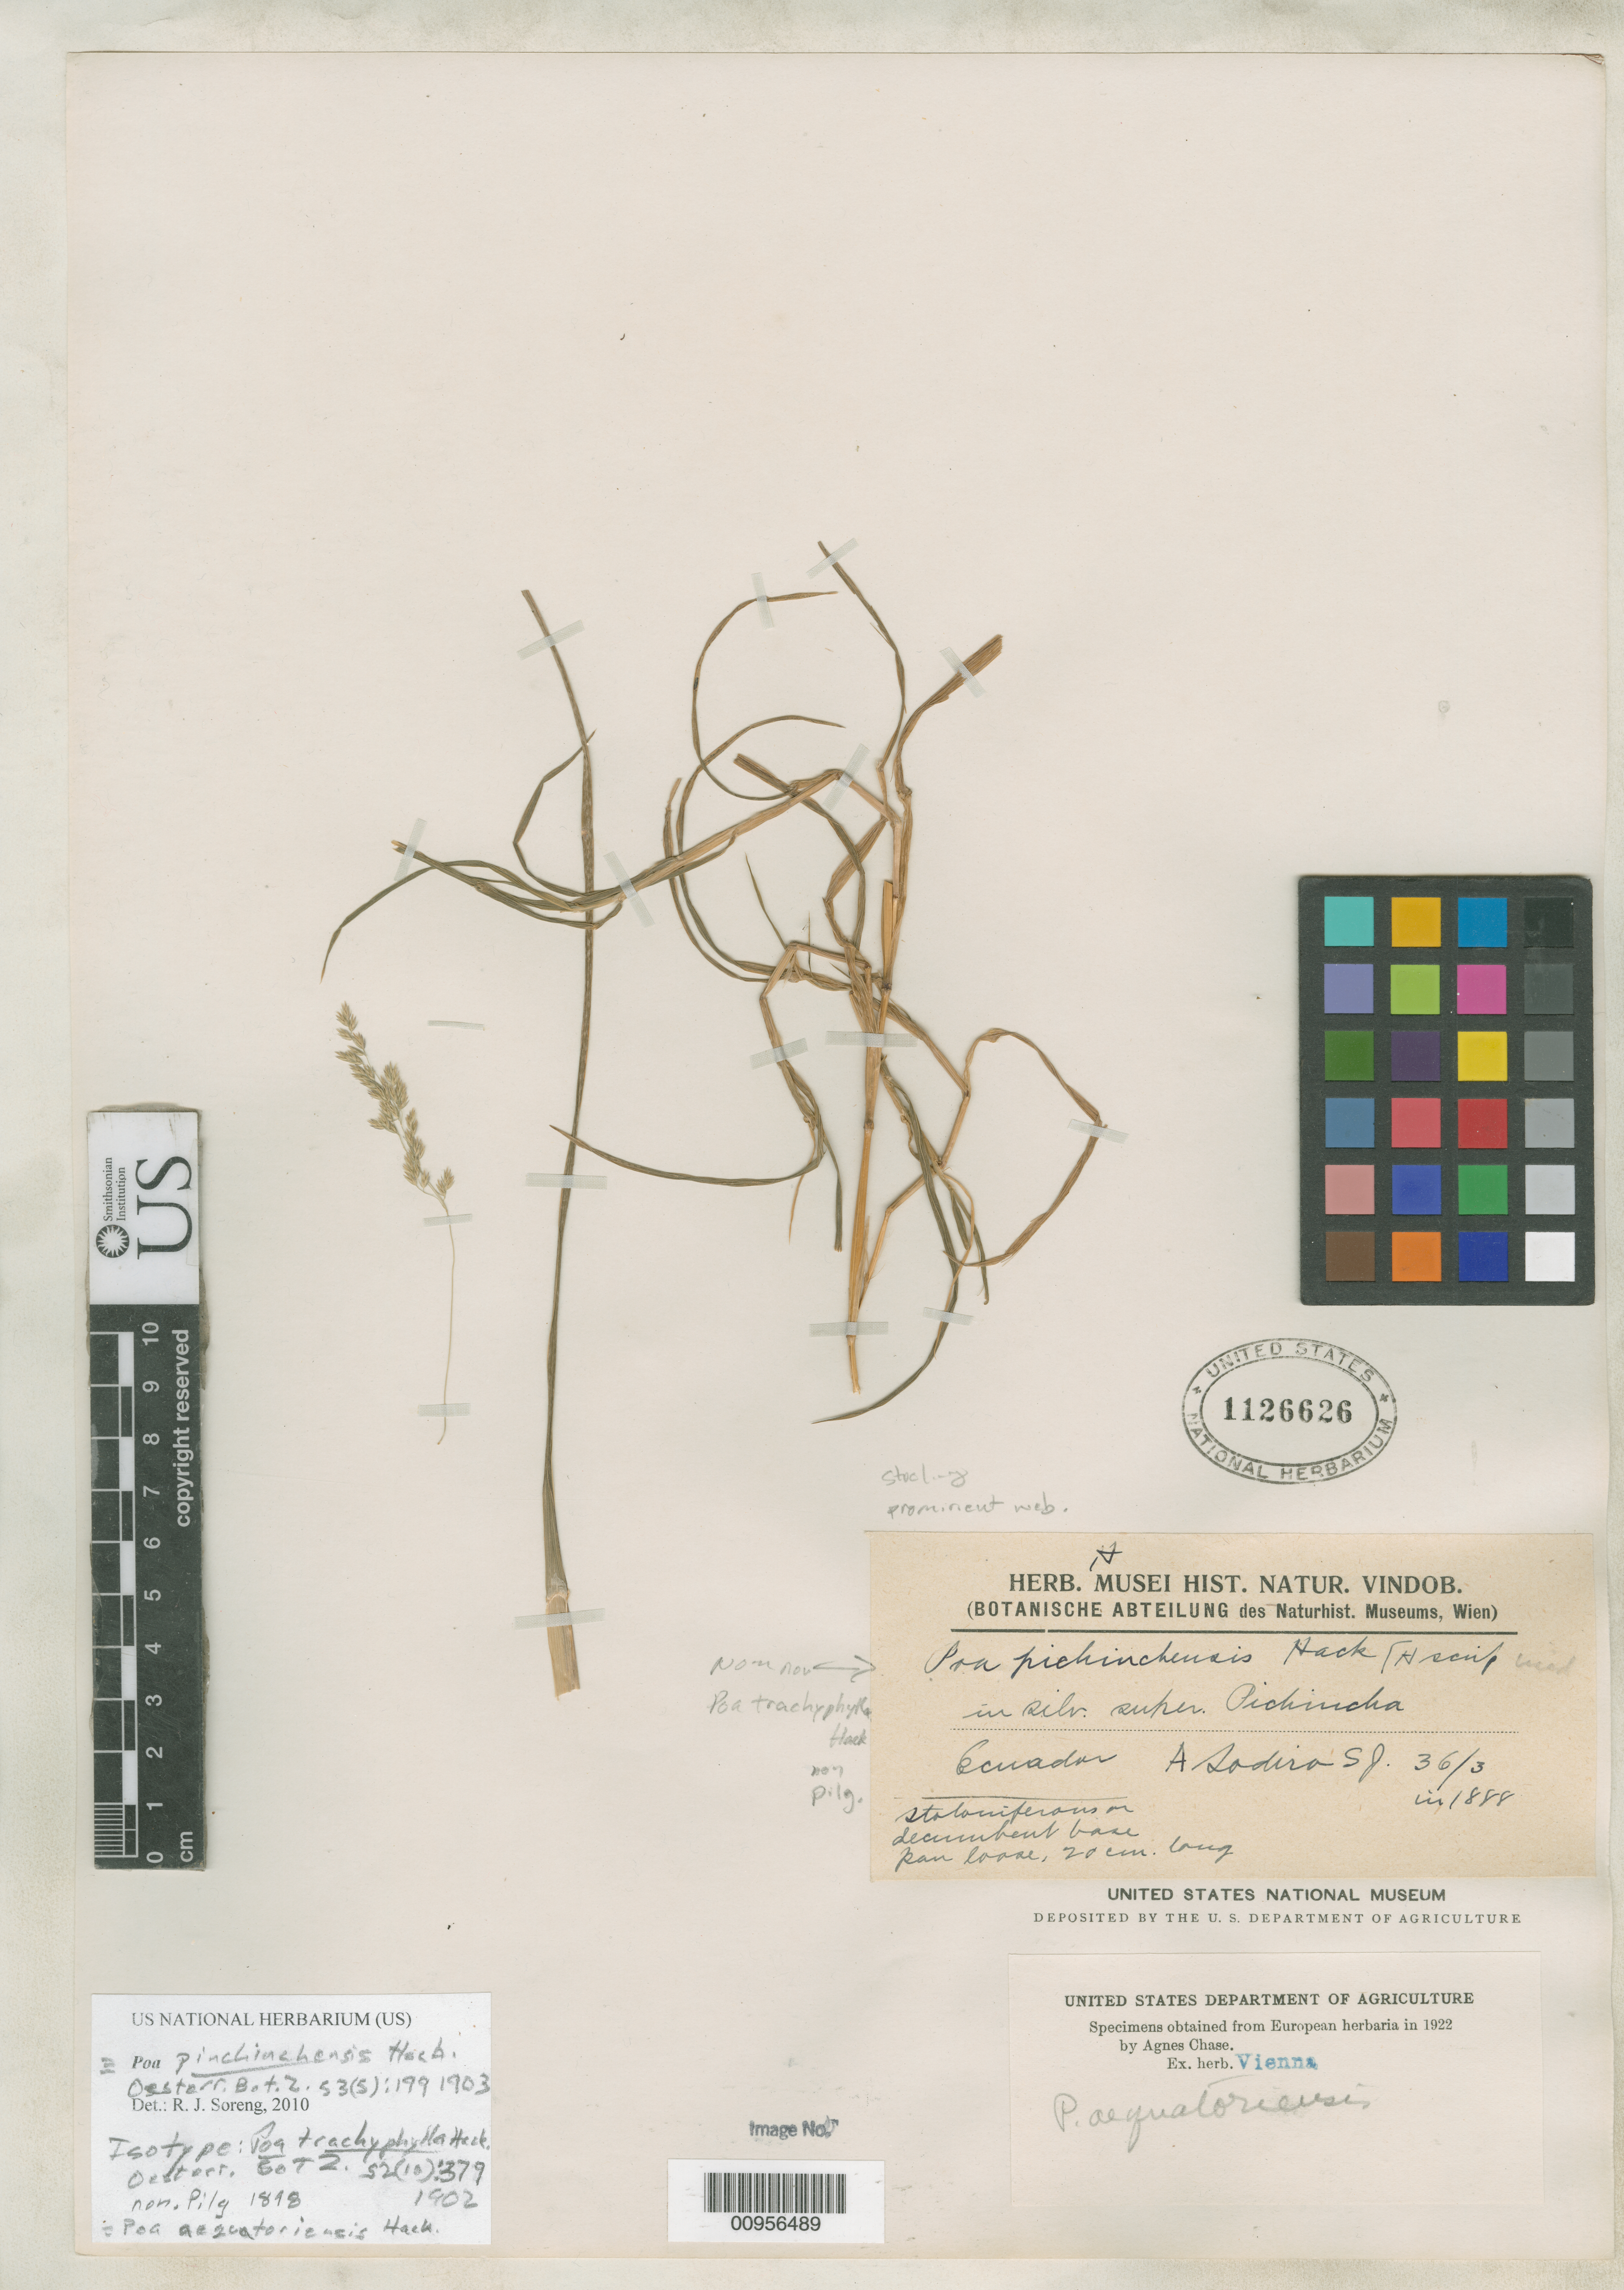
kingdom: Plantae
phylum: Tracheophyta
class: Liliopsida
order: Poales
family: Poaceae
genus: Poa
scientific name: Poa trachyphylla Hack., nom. illeg.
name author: Hack.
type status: Isotype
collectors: L. Sodiro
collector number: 36/3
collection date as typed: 1888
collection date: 1888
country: Ecuador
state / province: Pichincha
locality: In silv. super. Pichincha.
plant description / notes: Later homonym of Poa trachyphylla Pilger (1898).; Also a type of Poa pichinchensis Hack., nom. nov.; Fragmentary material of type specimen ex herb. Vienna.; Replacement name for Poa trachyphylla Hack. (1902), non P. trachyphylla Pilger (1898).; Also a type of Poa trachyphylla Hack., nom. illeg.; Fragmentary material of type specimen ex herb. Vienna.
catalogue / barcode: US 1126626